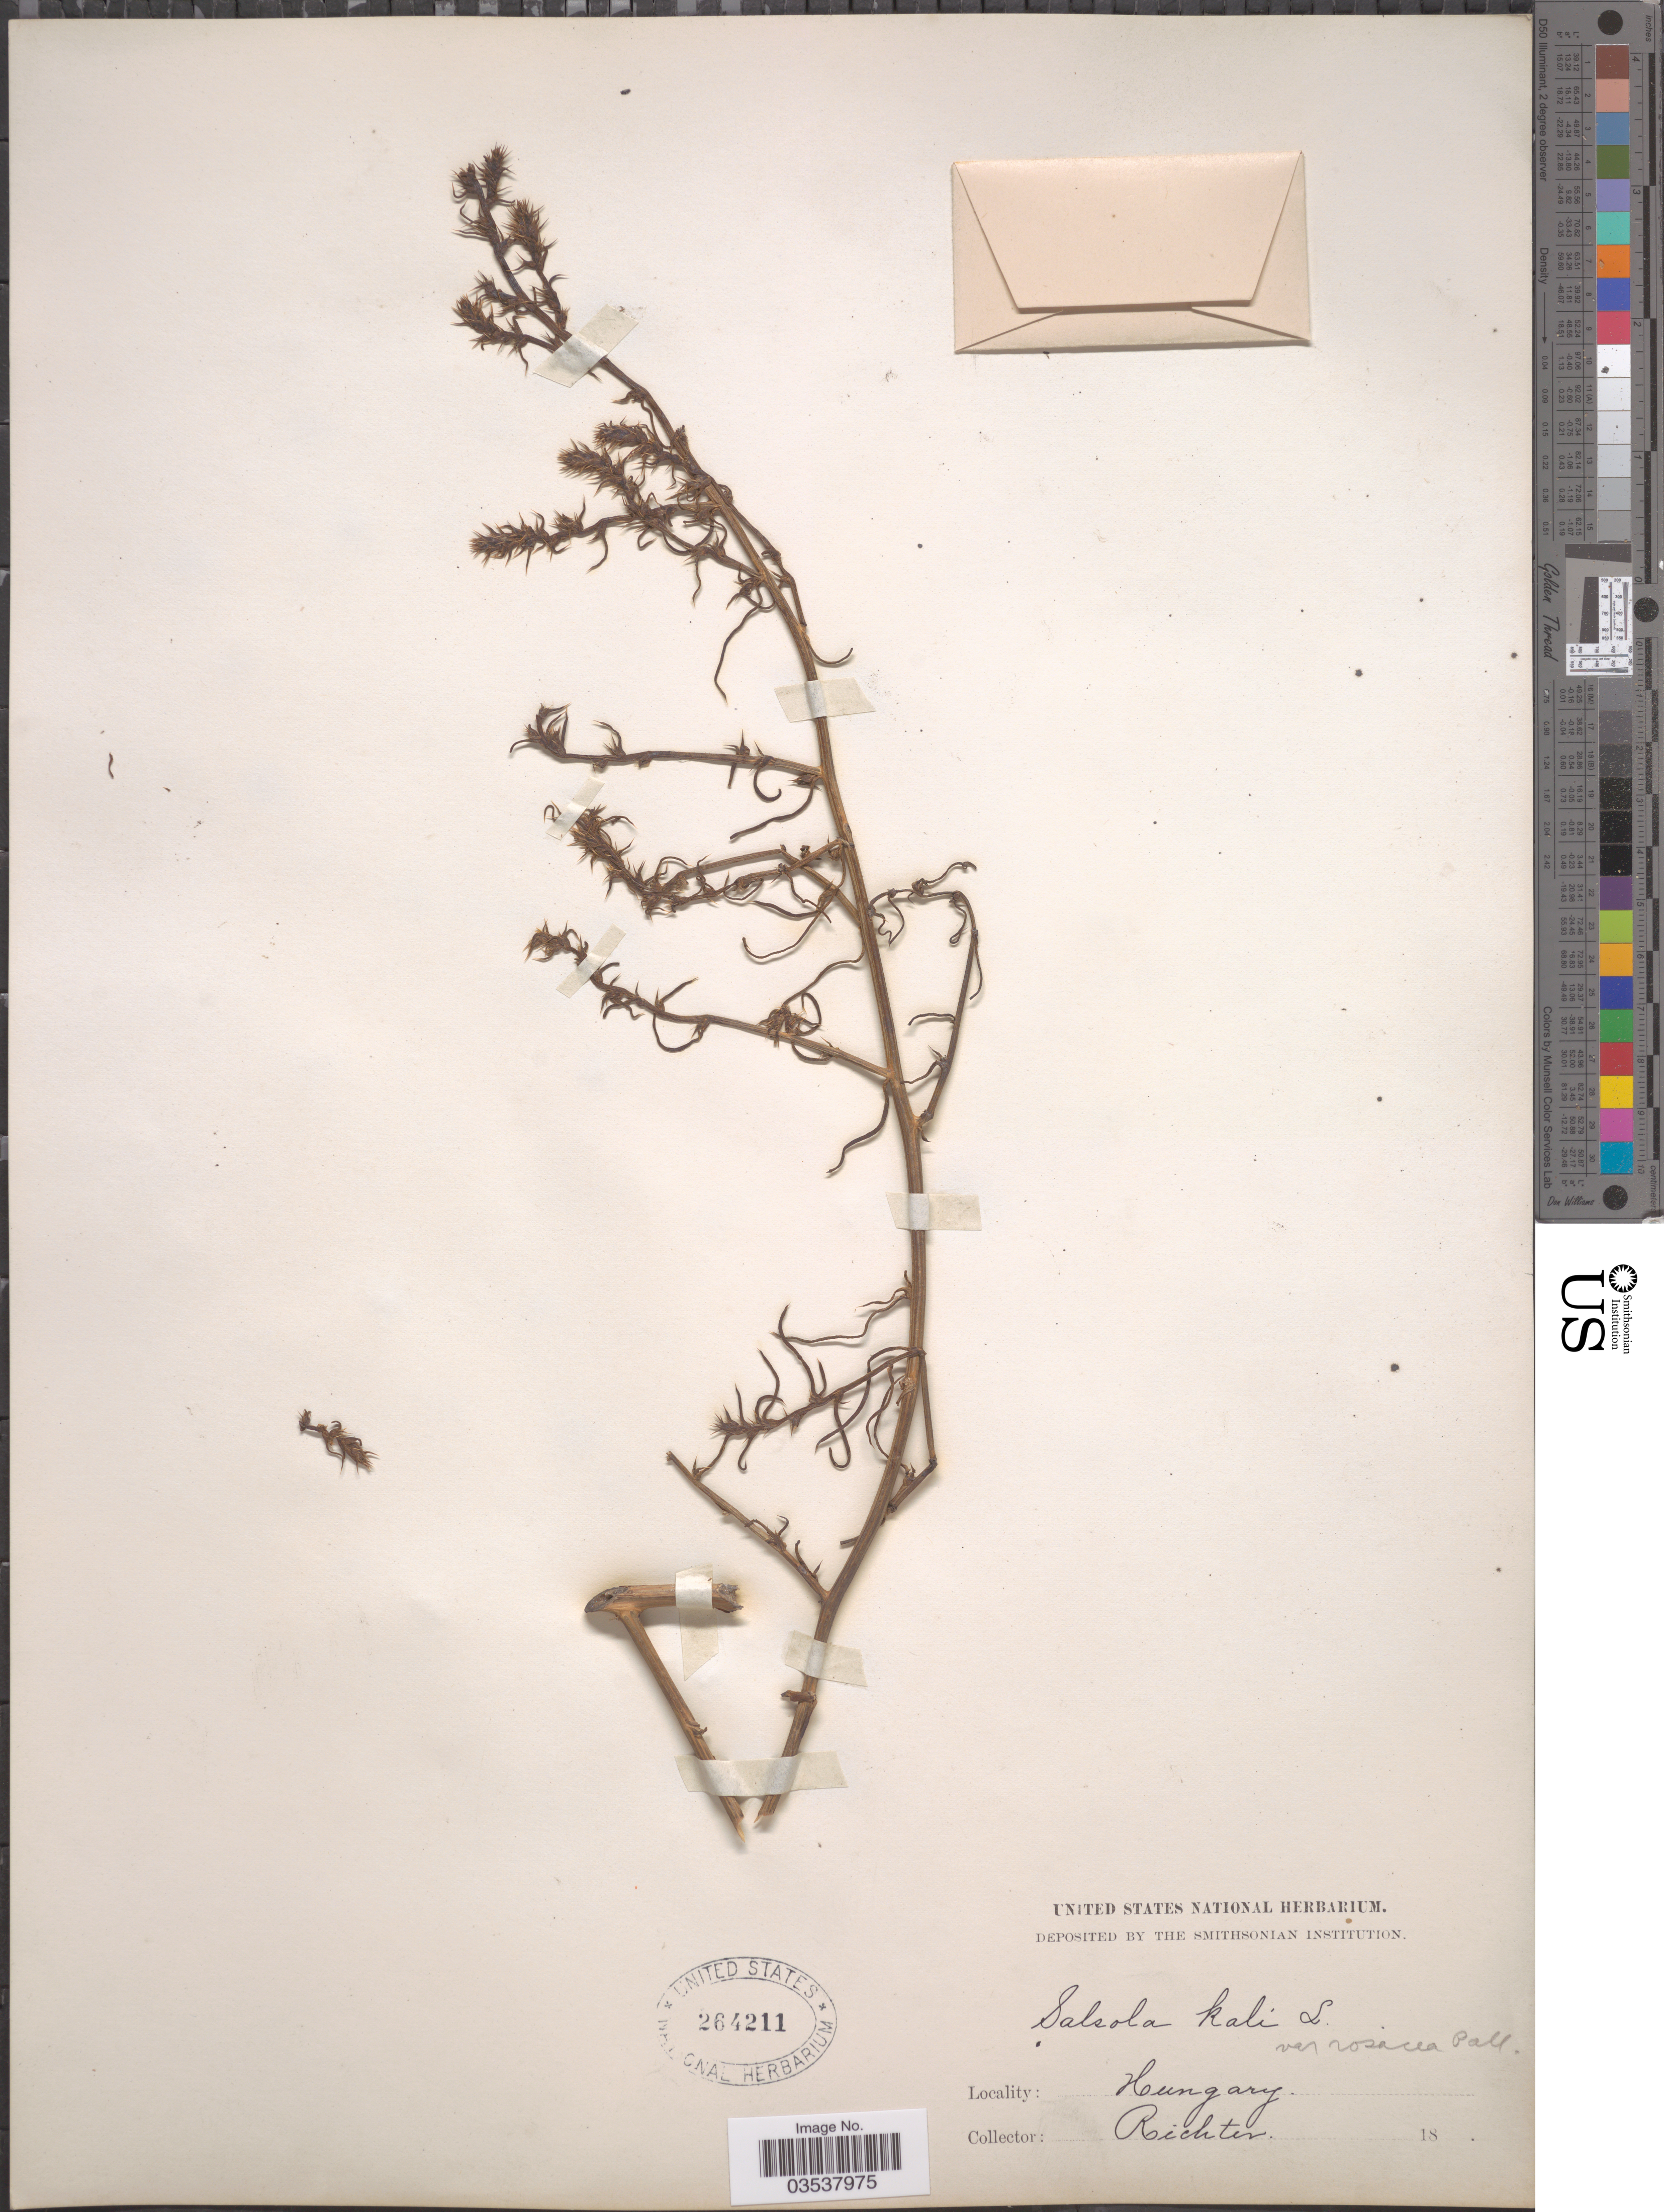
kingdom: Plantae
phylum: Tracheophyta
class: Magnoliopsida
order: Caryophyllales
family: Amaranthaceae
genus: Salsola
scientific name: Salsola kali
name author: L.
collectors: -- Richter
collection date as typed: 18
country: Hungary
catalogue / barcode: US 264211